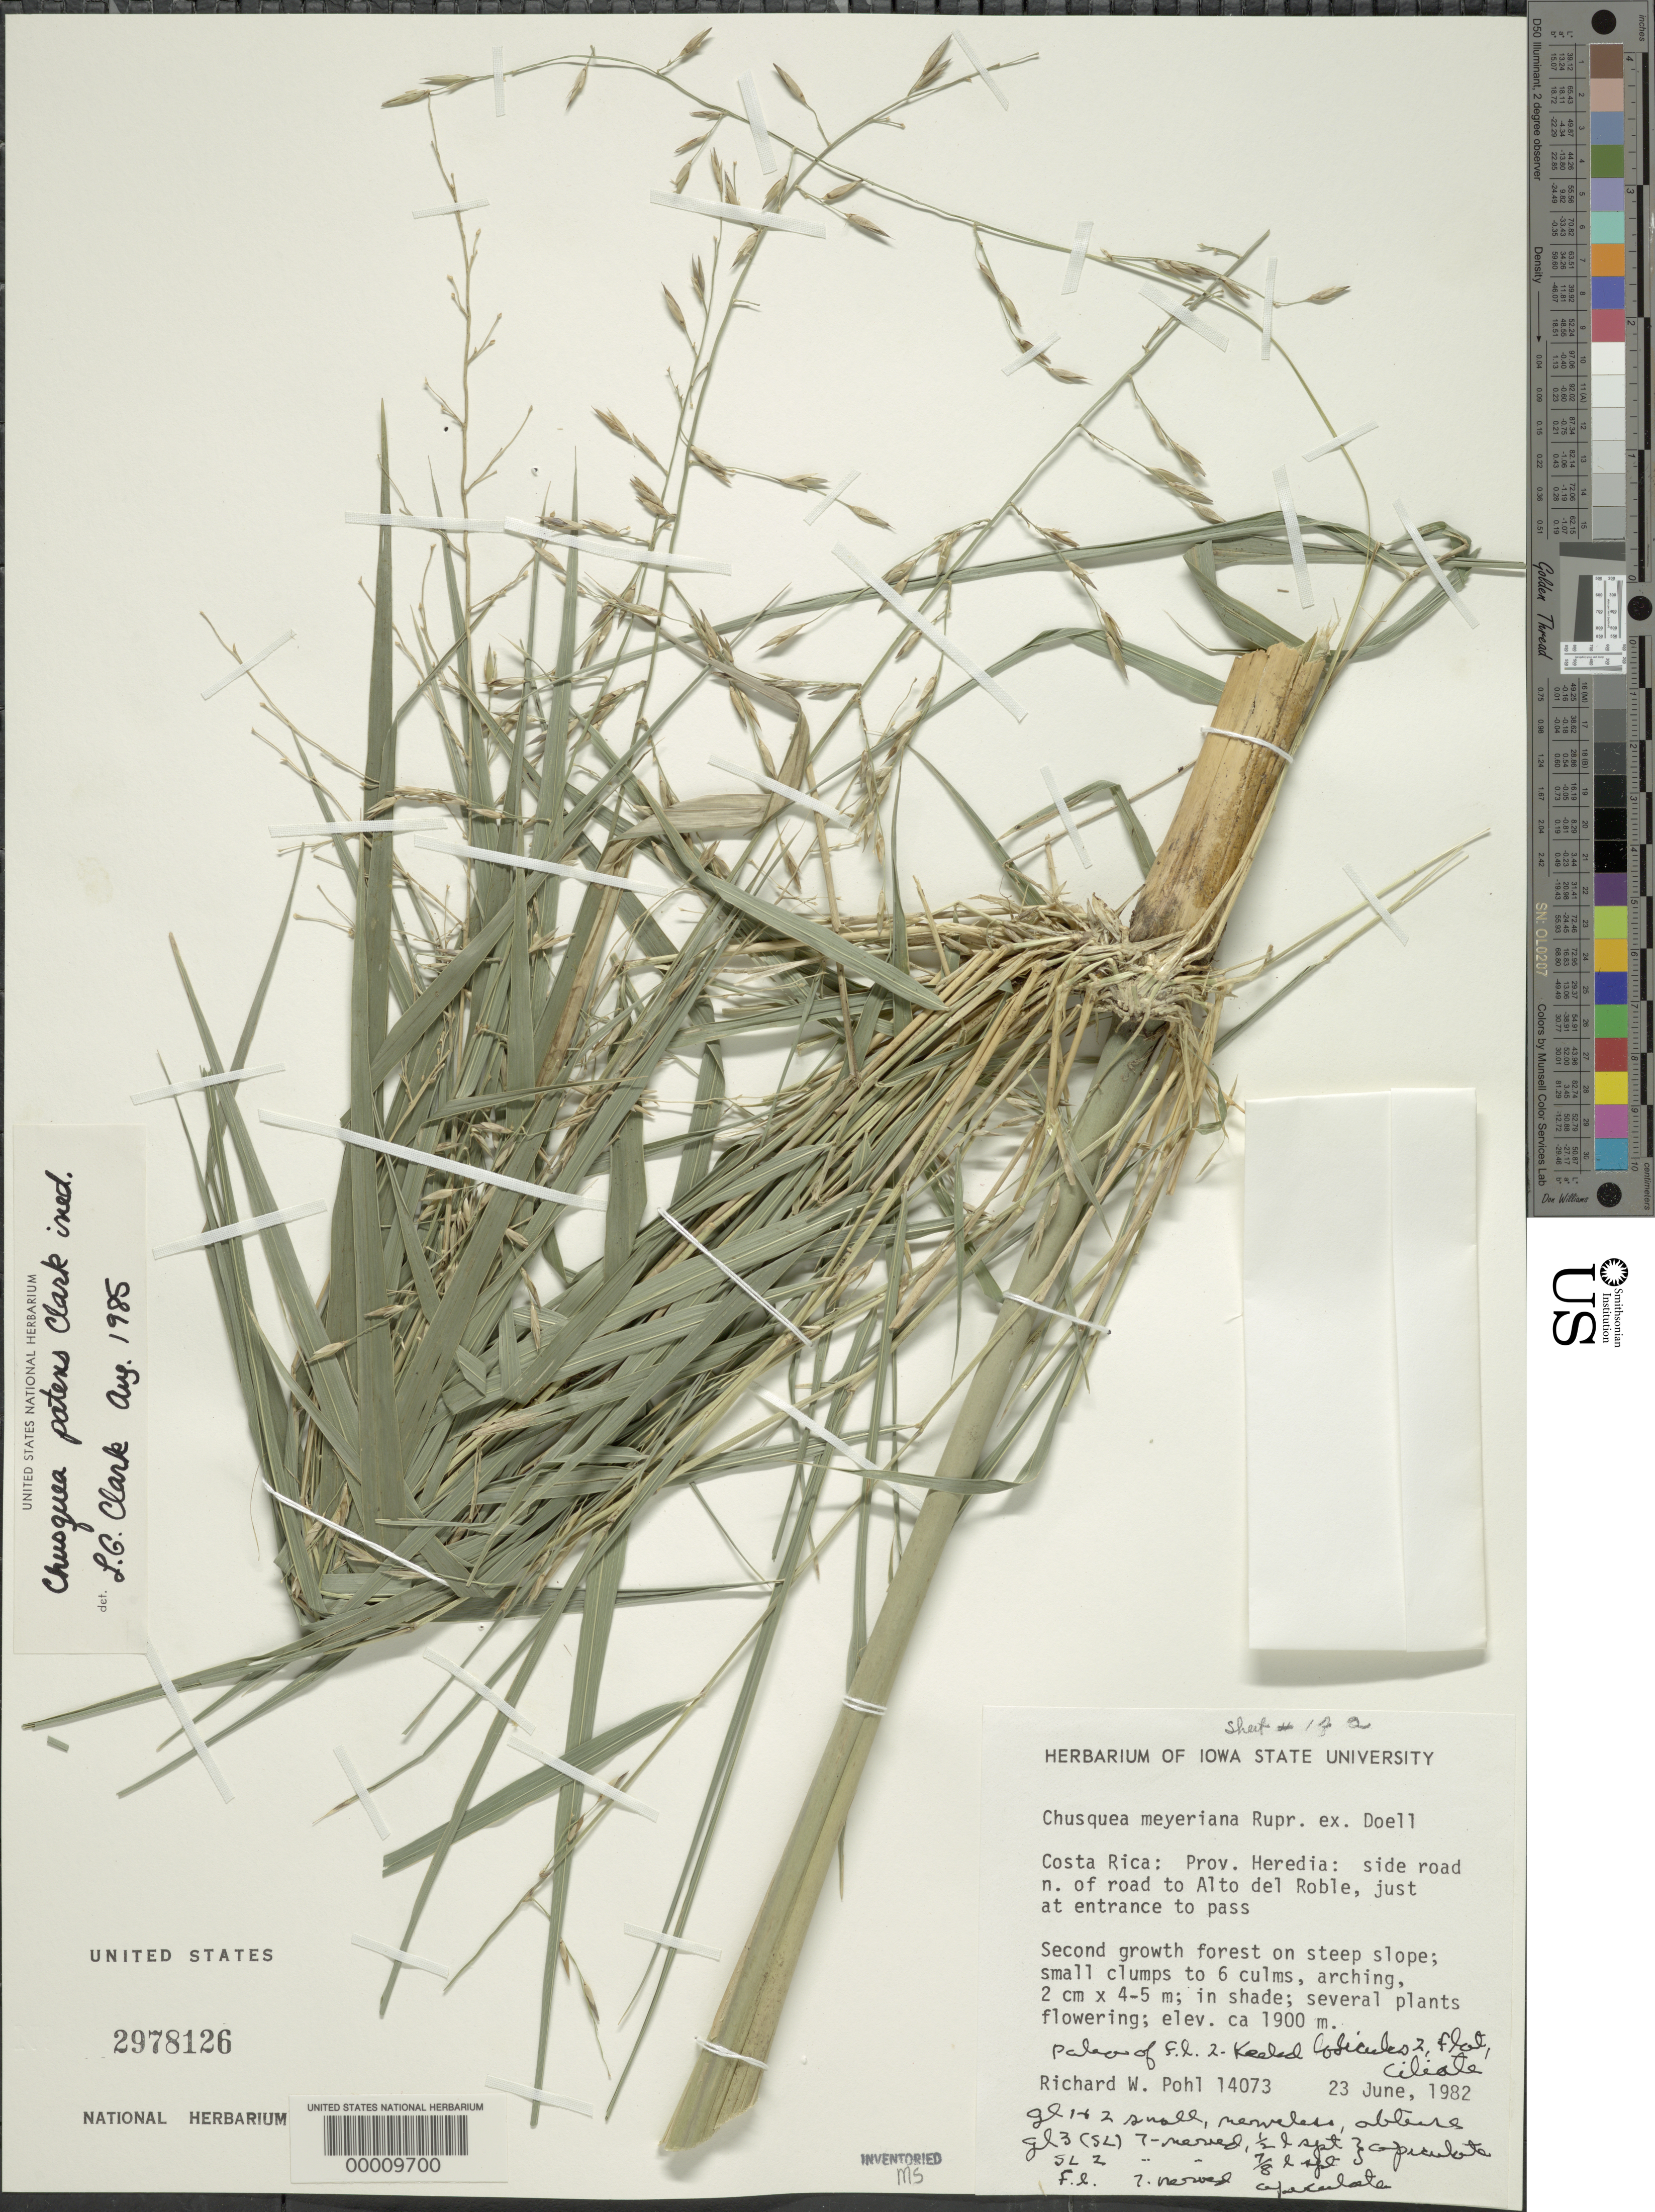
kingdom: Plantae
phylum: Tracheophyta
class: Liliopsida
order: Poales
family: Poaceae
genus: Chusquea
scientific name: Chusquea nutans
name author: L.G. Clark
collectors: R. W. Pohl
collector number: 14073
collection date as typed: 23 Jun 1982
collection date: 1982-06-23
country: Costa Rica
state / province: Heredia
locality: Alto del roble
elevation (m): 1900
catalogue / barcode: US 2978126